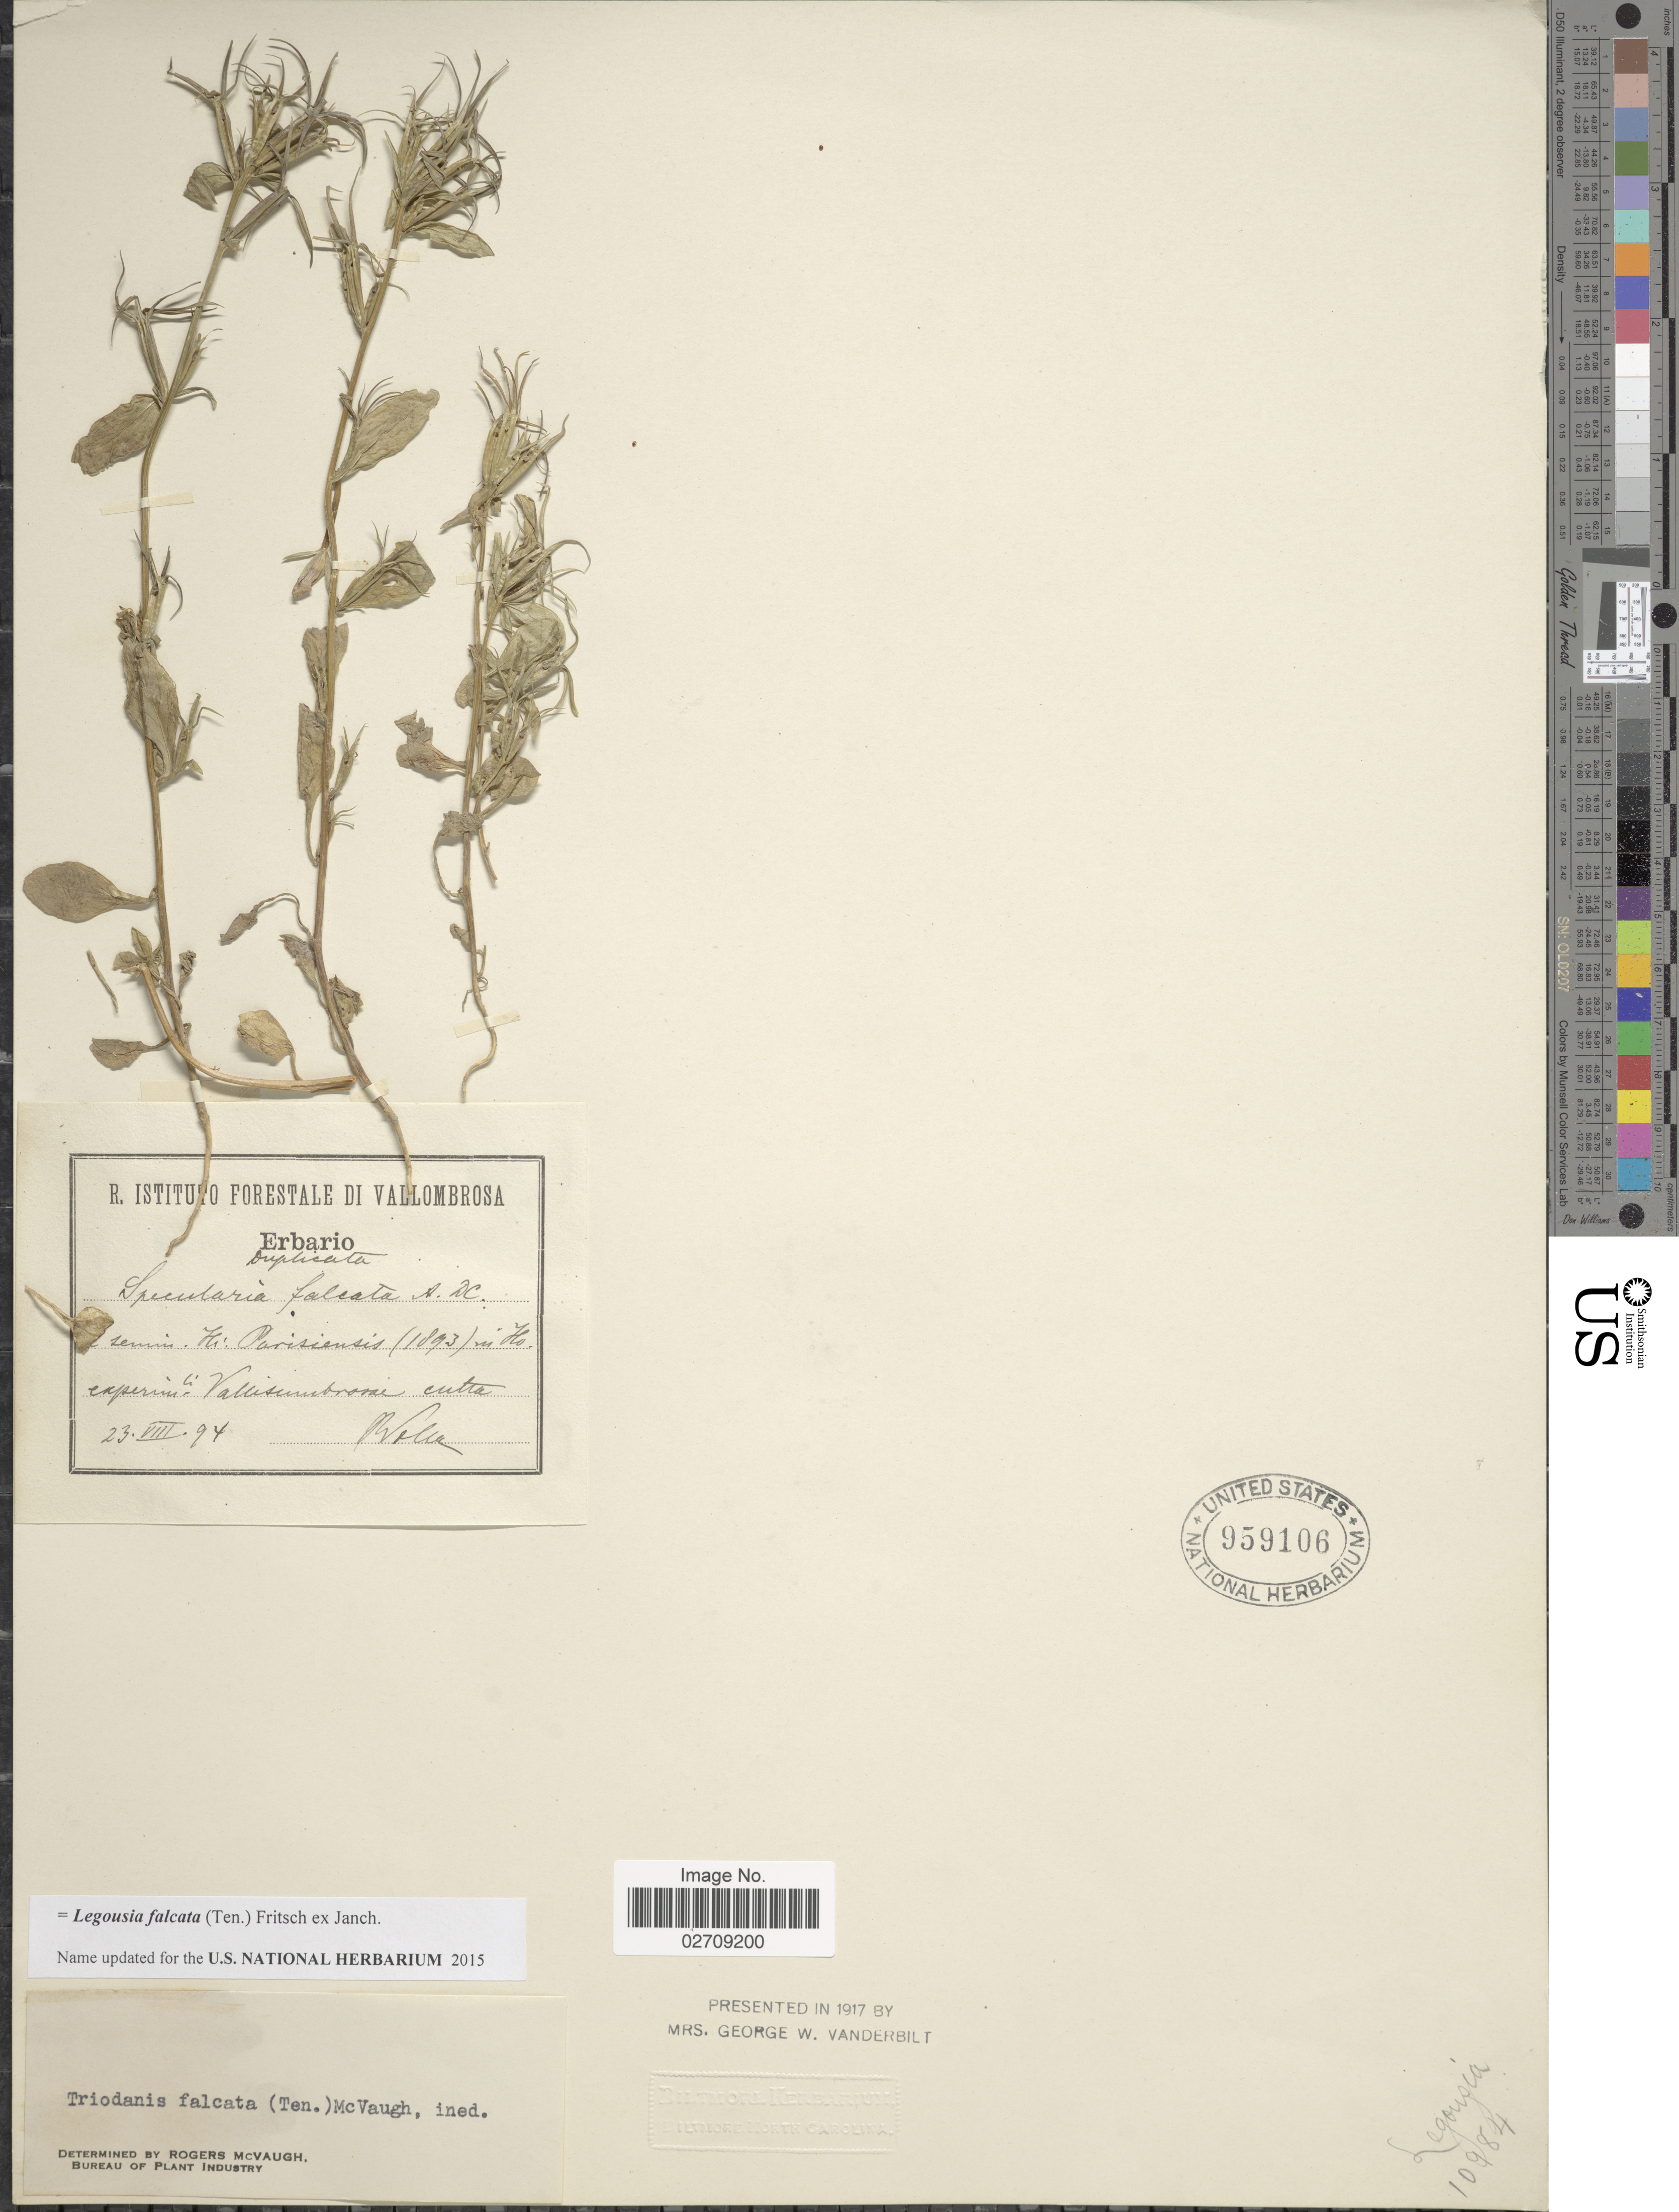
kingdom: Plantae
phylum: Tracheophyta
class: Magnoliopsida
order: Asterales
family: Campanulaceae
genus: Legousia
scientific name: Legousia falcata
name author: (Ten.) Fritsch ex Janch.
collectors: R. Solla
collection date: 1894-08-23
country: Italy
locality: Zemin: Hi: Parisiensis (1893) in Ho. experini Vallisumbrosae culta [interpreted]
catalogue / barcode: US 959106